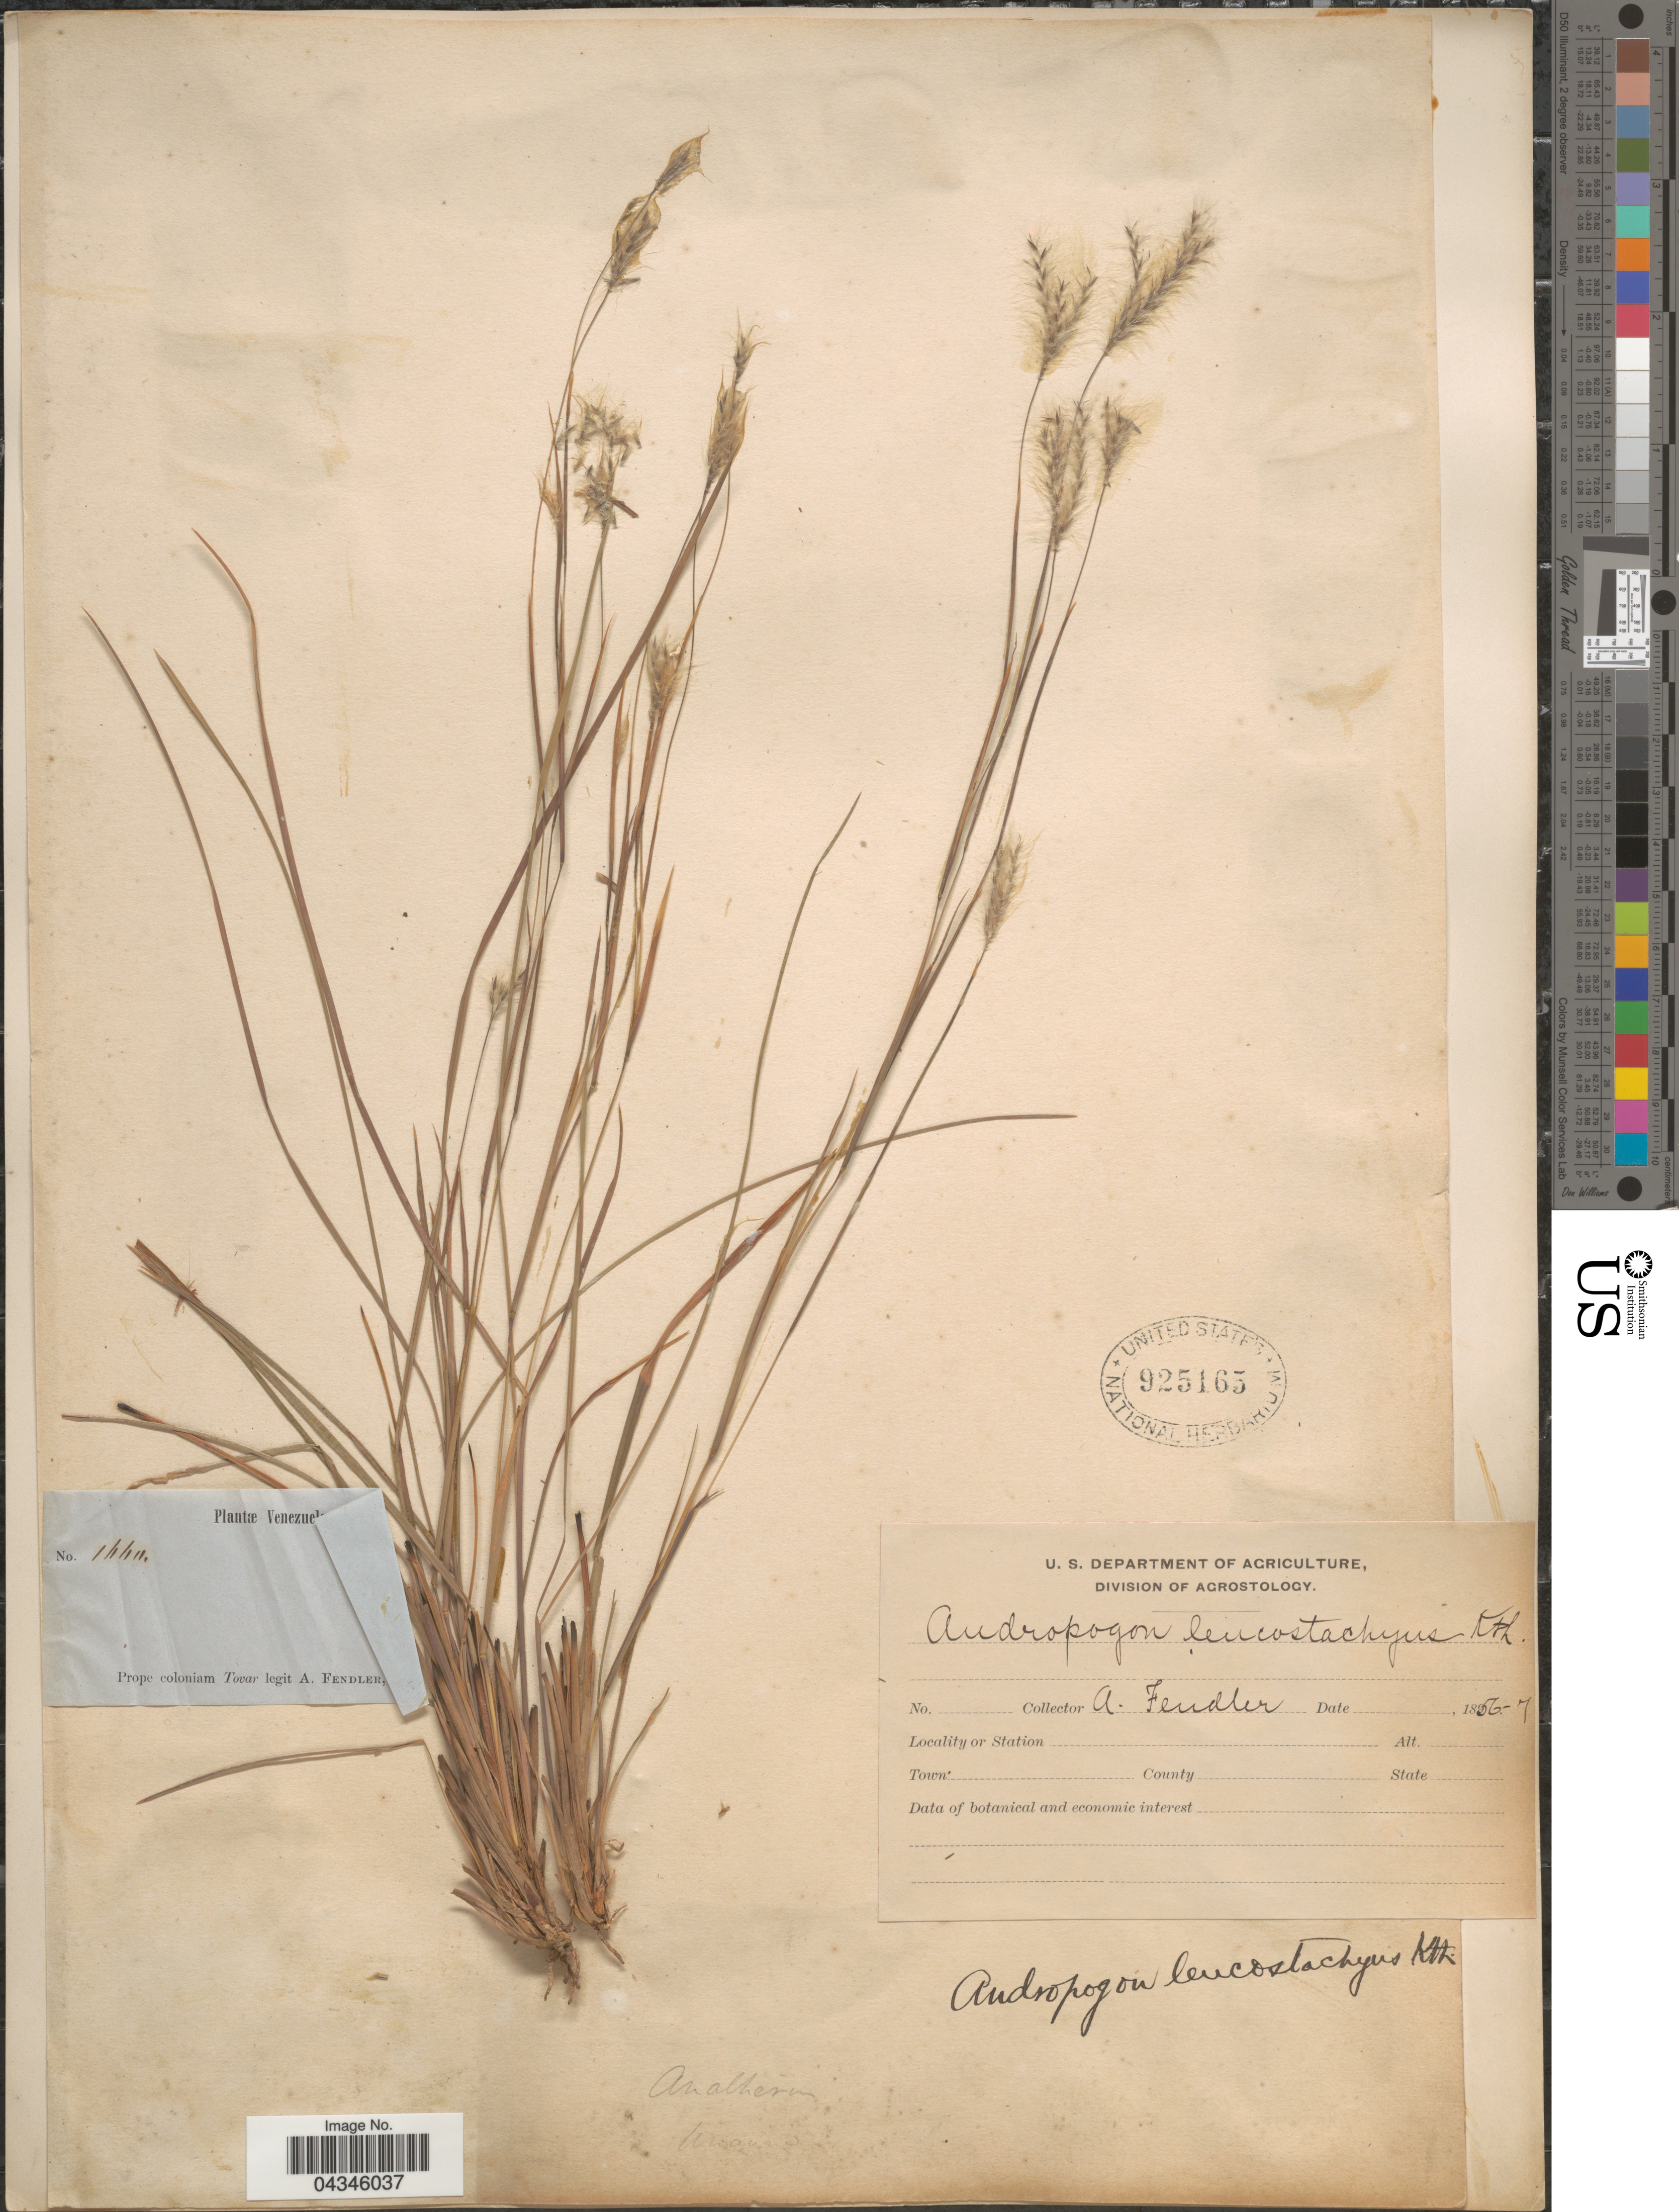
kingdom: Plantae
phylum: Tracheophyta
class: Liliopsida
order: Poales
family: Poaceae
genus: Andropogon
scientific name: Andropogon leucostachyus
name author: Kunth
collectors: A. Fendler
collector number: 1660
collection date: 1856/1857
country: Venezuela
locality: Prope coloniam Tovar.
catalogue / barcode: US 925165